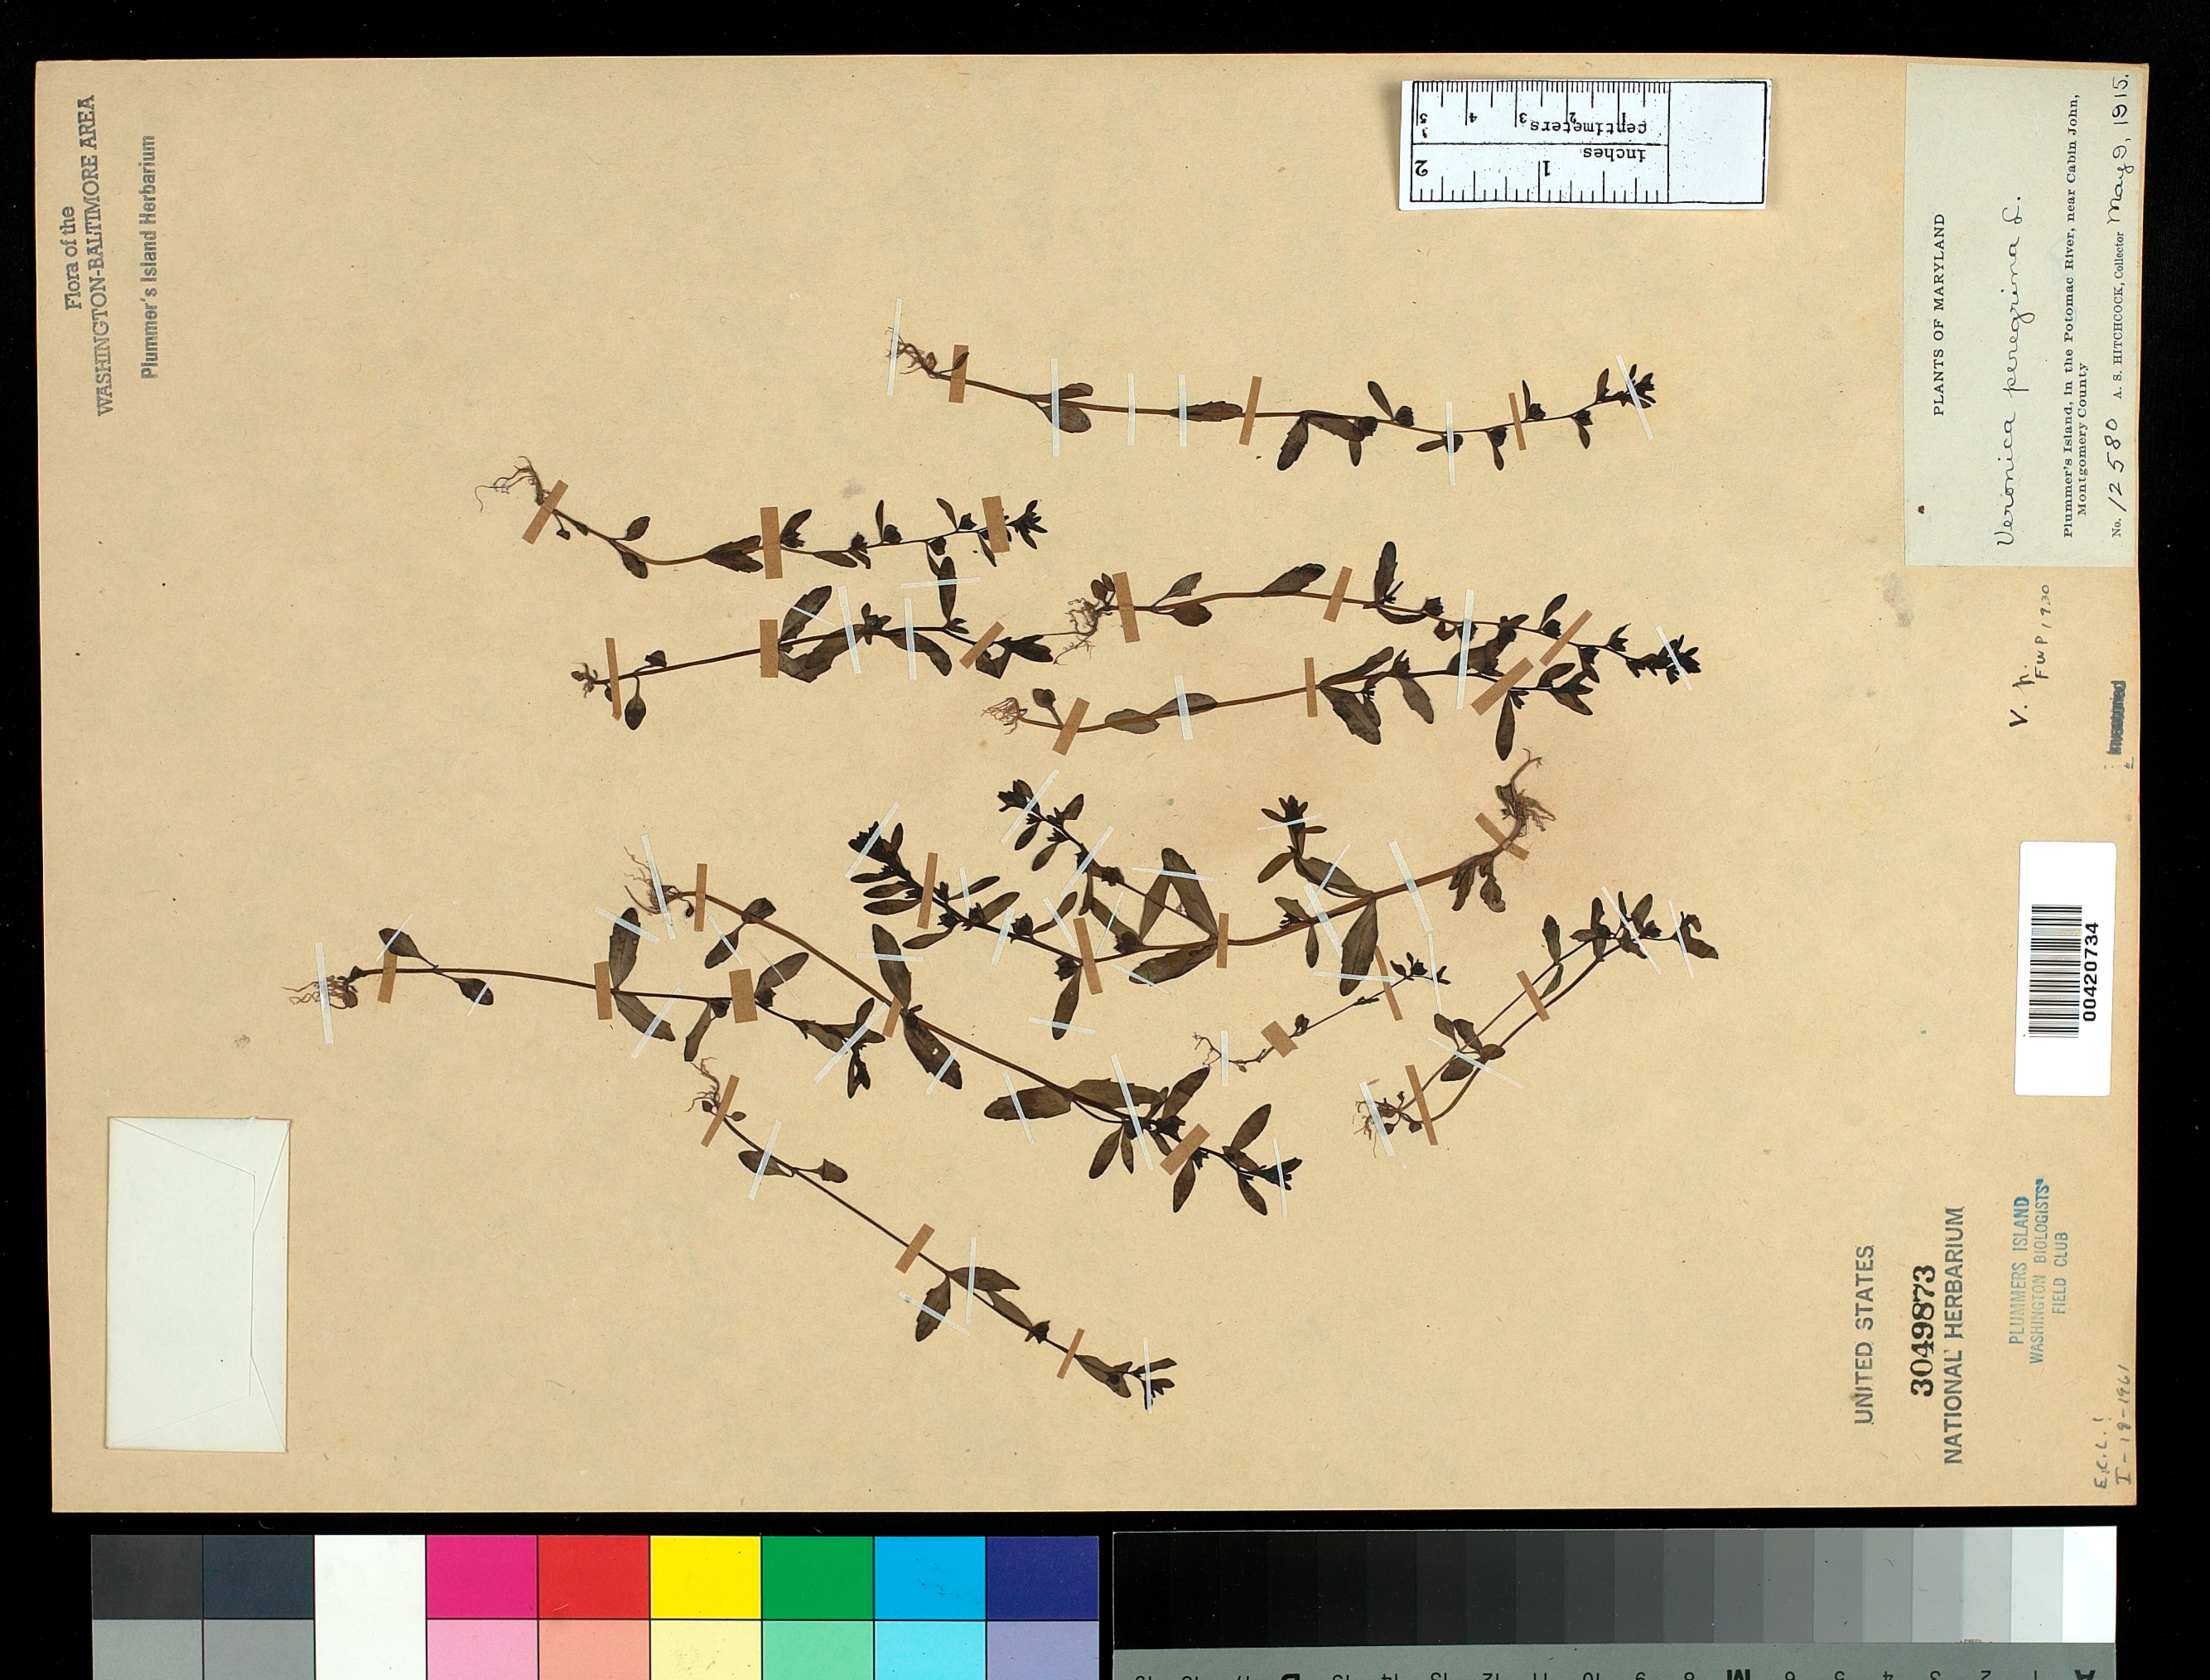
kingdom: Plantae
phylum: Tracheophyta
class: Magnoliopsida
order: Lamiales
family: Plantaginaceae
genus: Veronica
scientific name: Veronica peregrina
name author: L.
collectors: A. S. Hitchcock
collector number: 12580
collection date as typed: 09 May 1915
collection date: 1915-05-09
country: United States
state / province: Maryland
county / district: Montgomery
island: Plummers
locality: Plummer's Island C. & O. Canal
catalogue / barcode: US 3049873